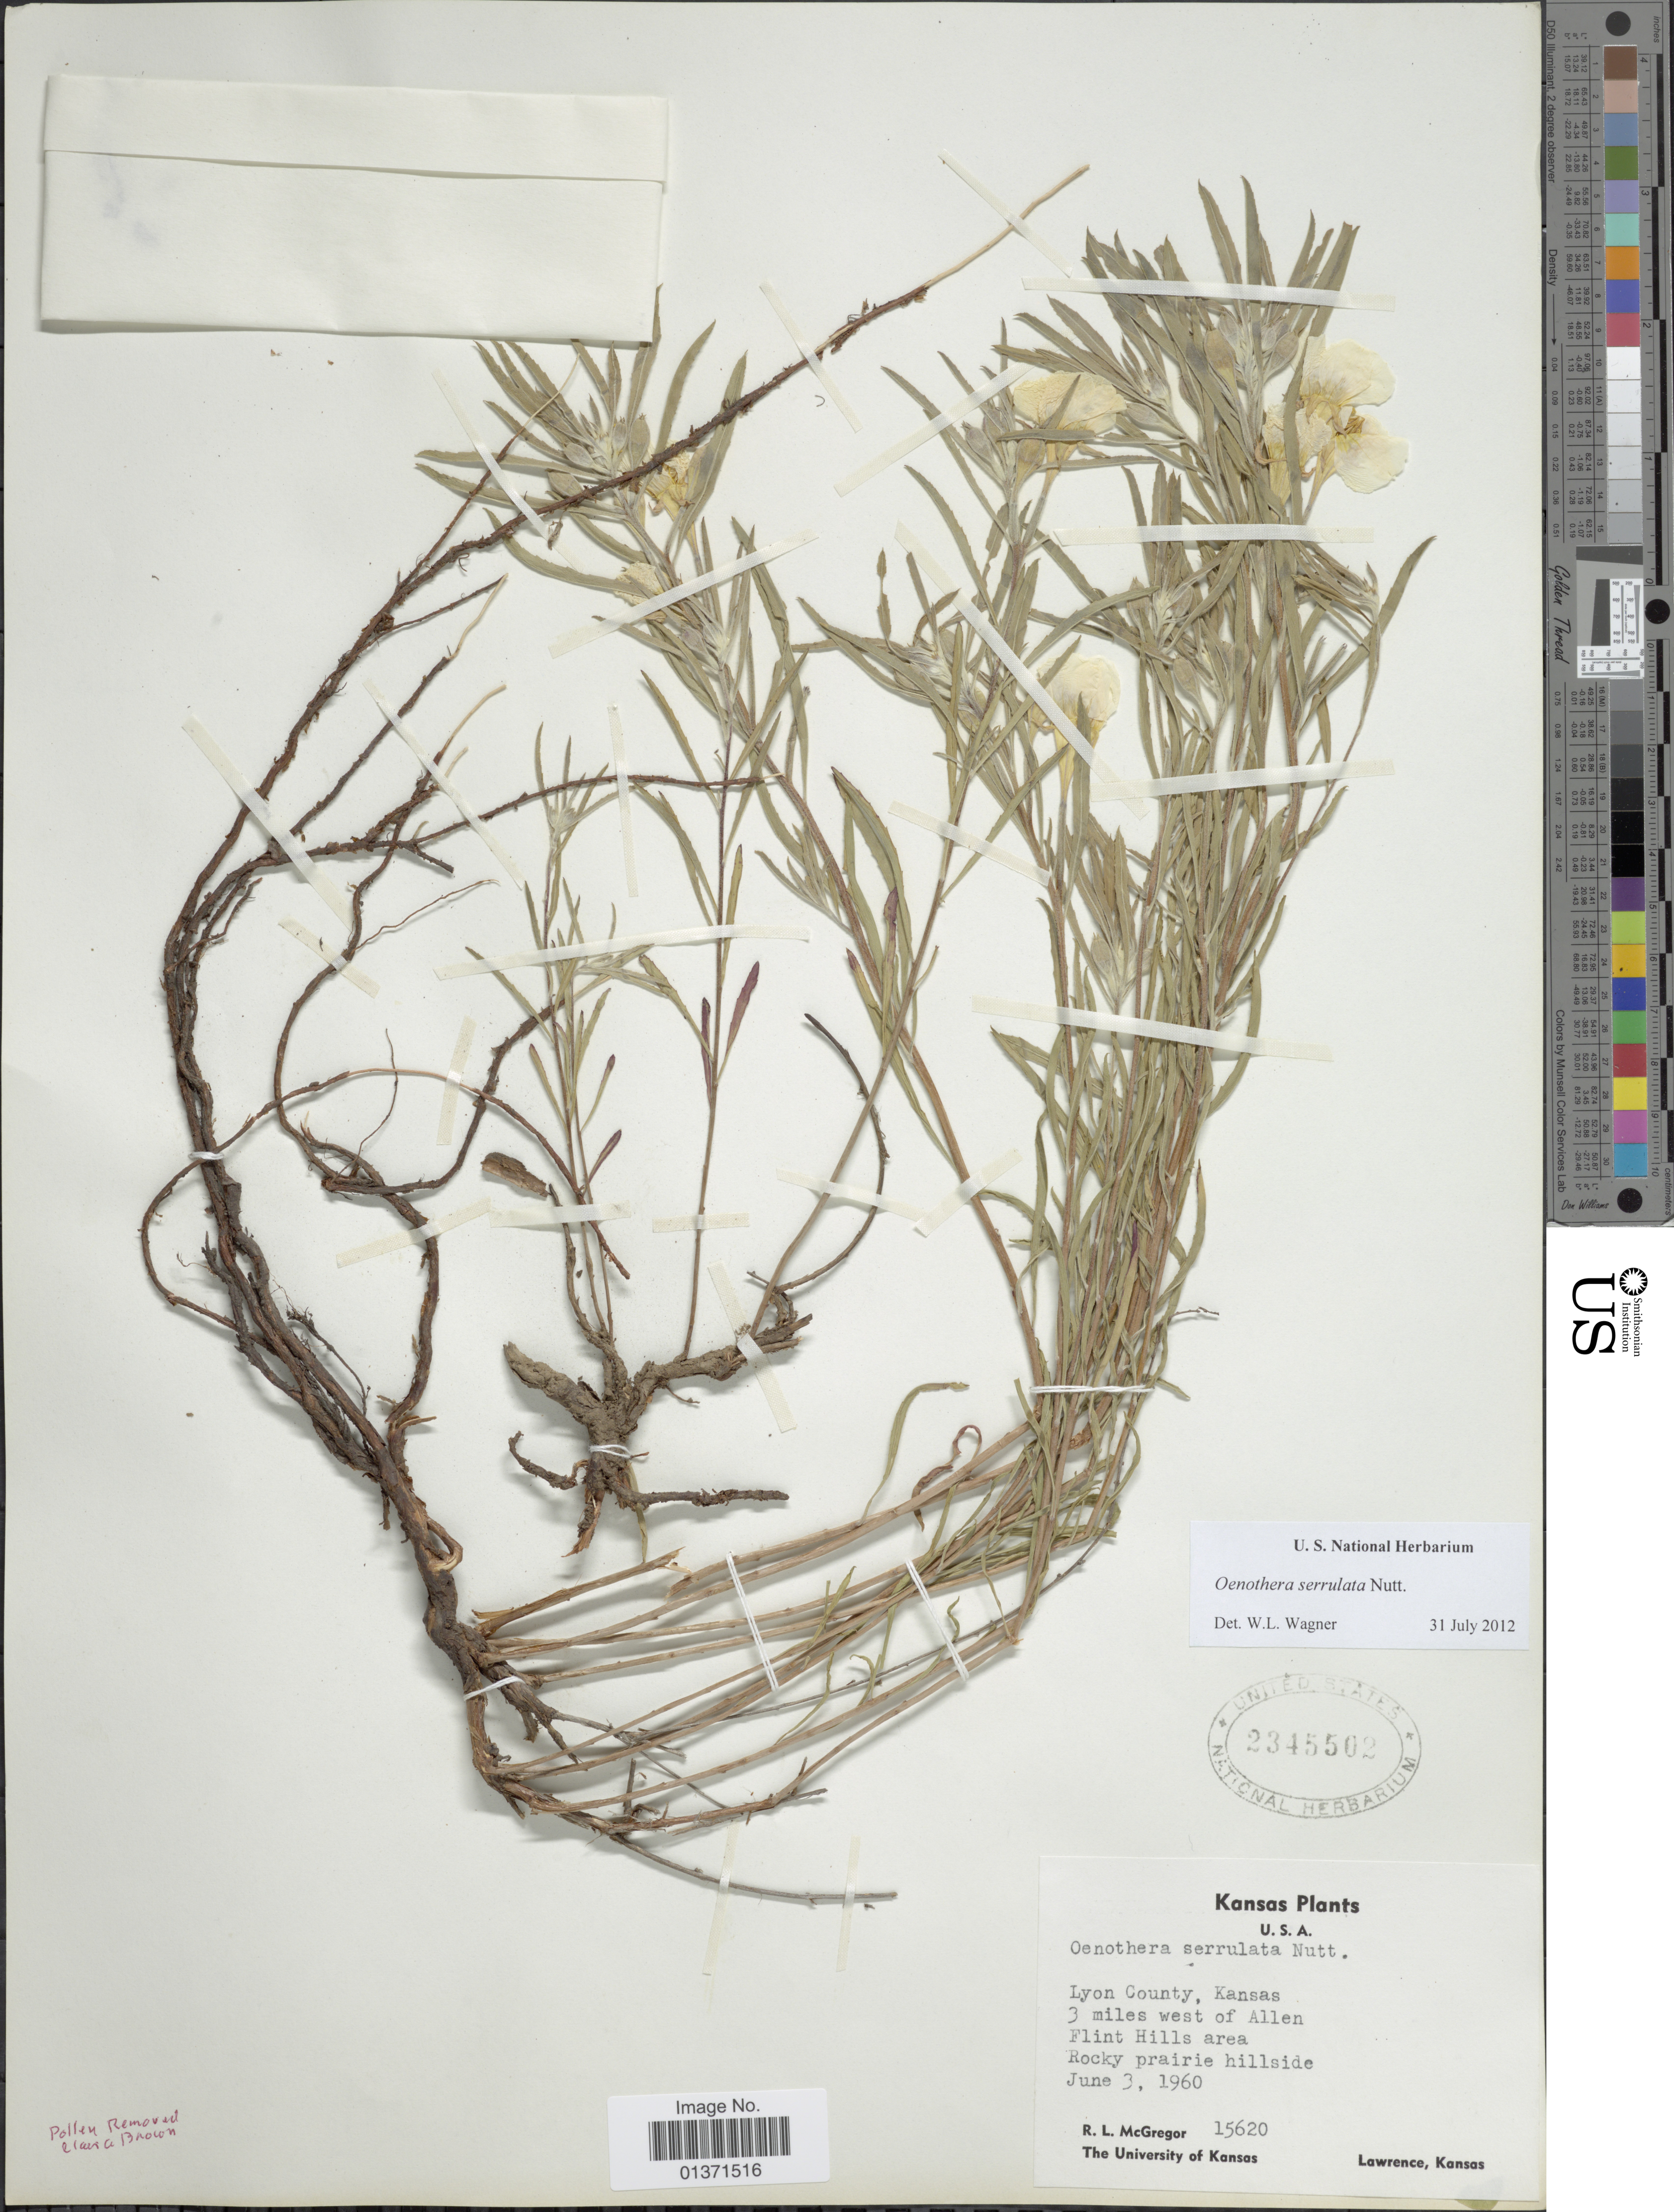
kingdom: Plantae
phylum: Tracheophyta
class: Magnoliopsida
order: Myrtales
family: Onagraceae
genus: Oenothera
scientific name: Oenothera serrulata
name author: Nutt.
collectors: R. McGregor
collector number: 15620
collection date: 1960-06-03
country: United States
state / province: Kansas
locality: Lyon County, 3 miles west of Allen, Flint Hills area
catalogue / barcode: US 2345502